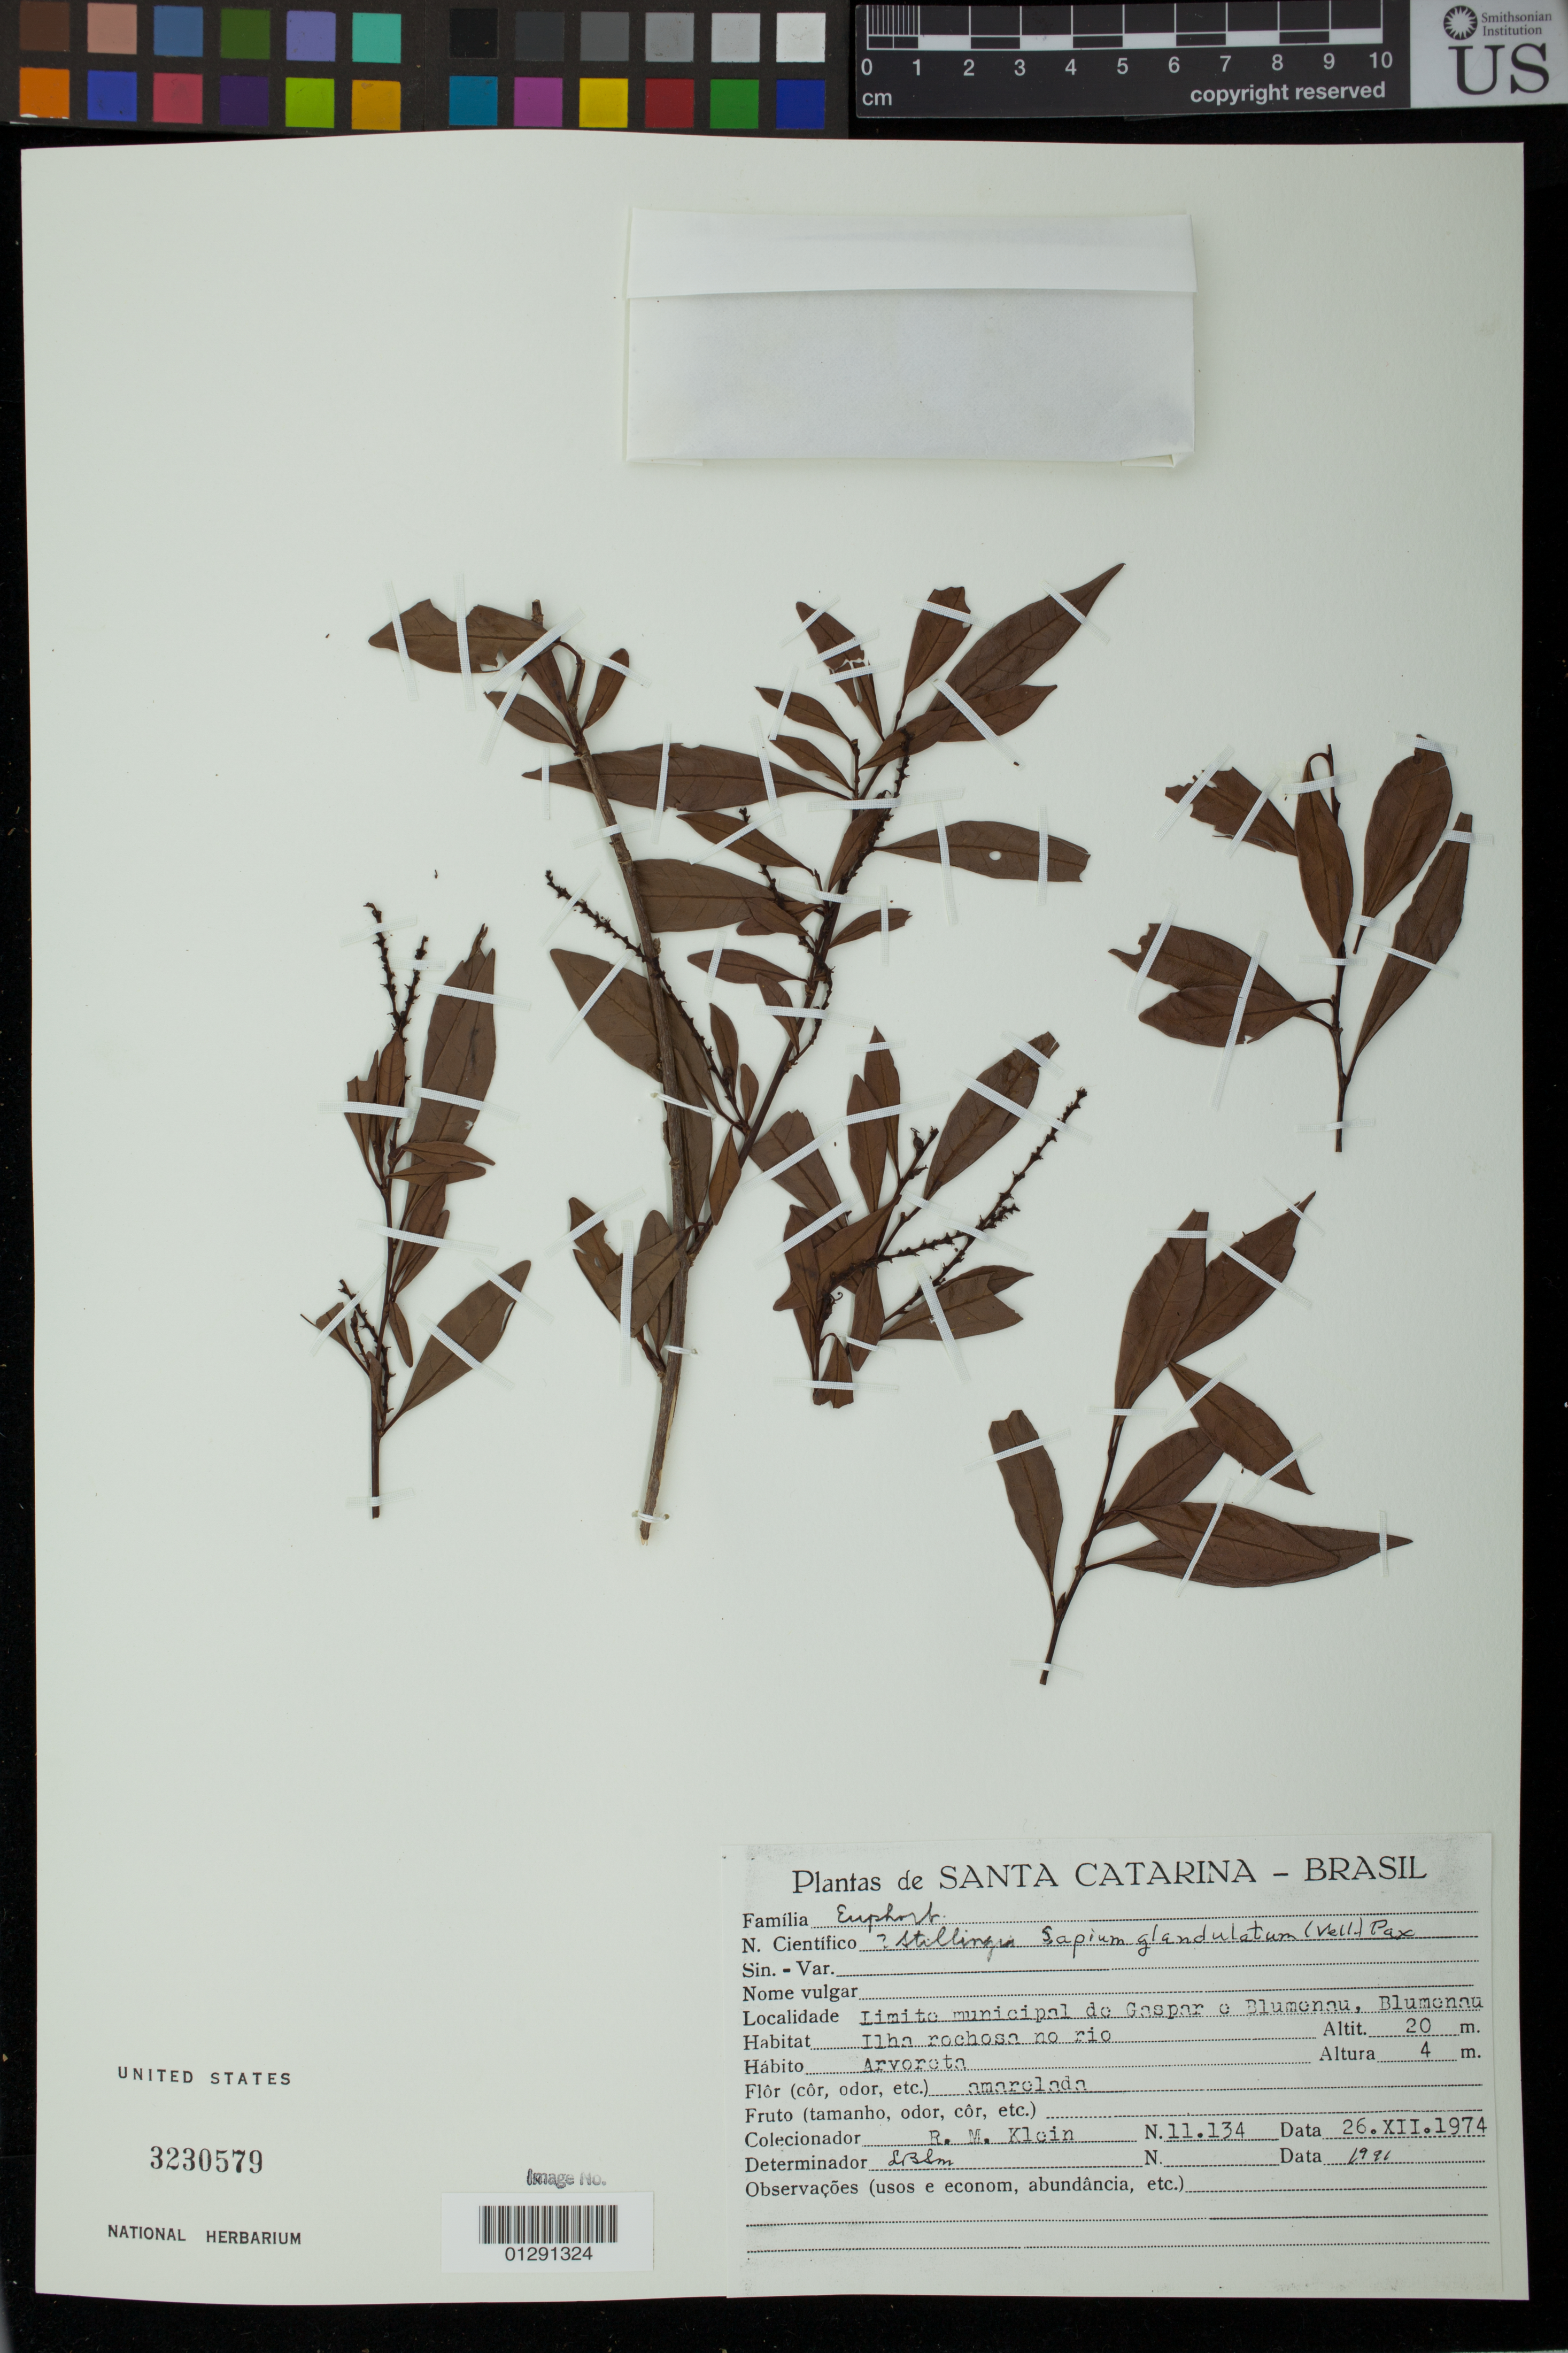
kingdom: Plantae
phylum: Tracheophyta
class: Magnoliopsida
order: Malpighiales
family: Euphorbiaceae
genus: Sapium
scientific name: Sapium glandulatum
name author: (Vell.) Pax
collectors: R. M. Klein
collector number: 11134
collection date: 1974-12-26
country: Brazil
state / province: Santa Catarina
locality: Limite municipal de Gaspar e Blumenau, Blumenau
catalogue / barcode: US 3230579